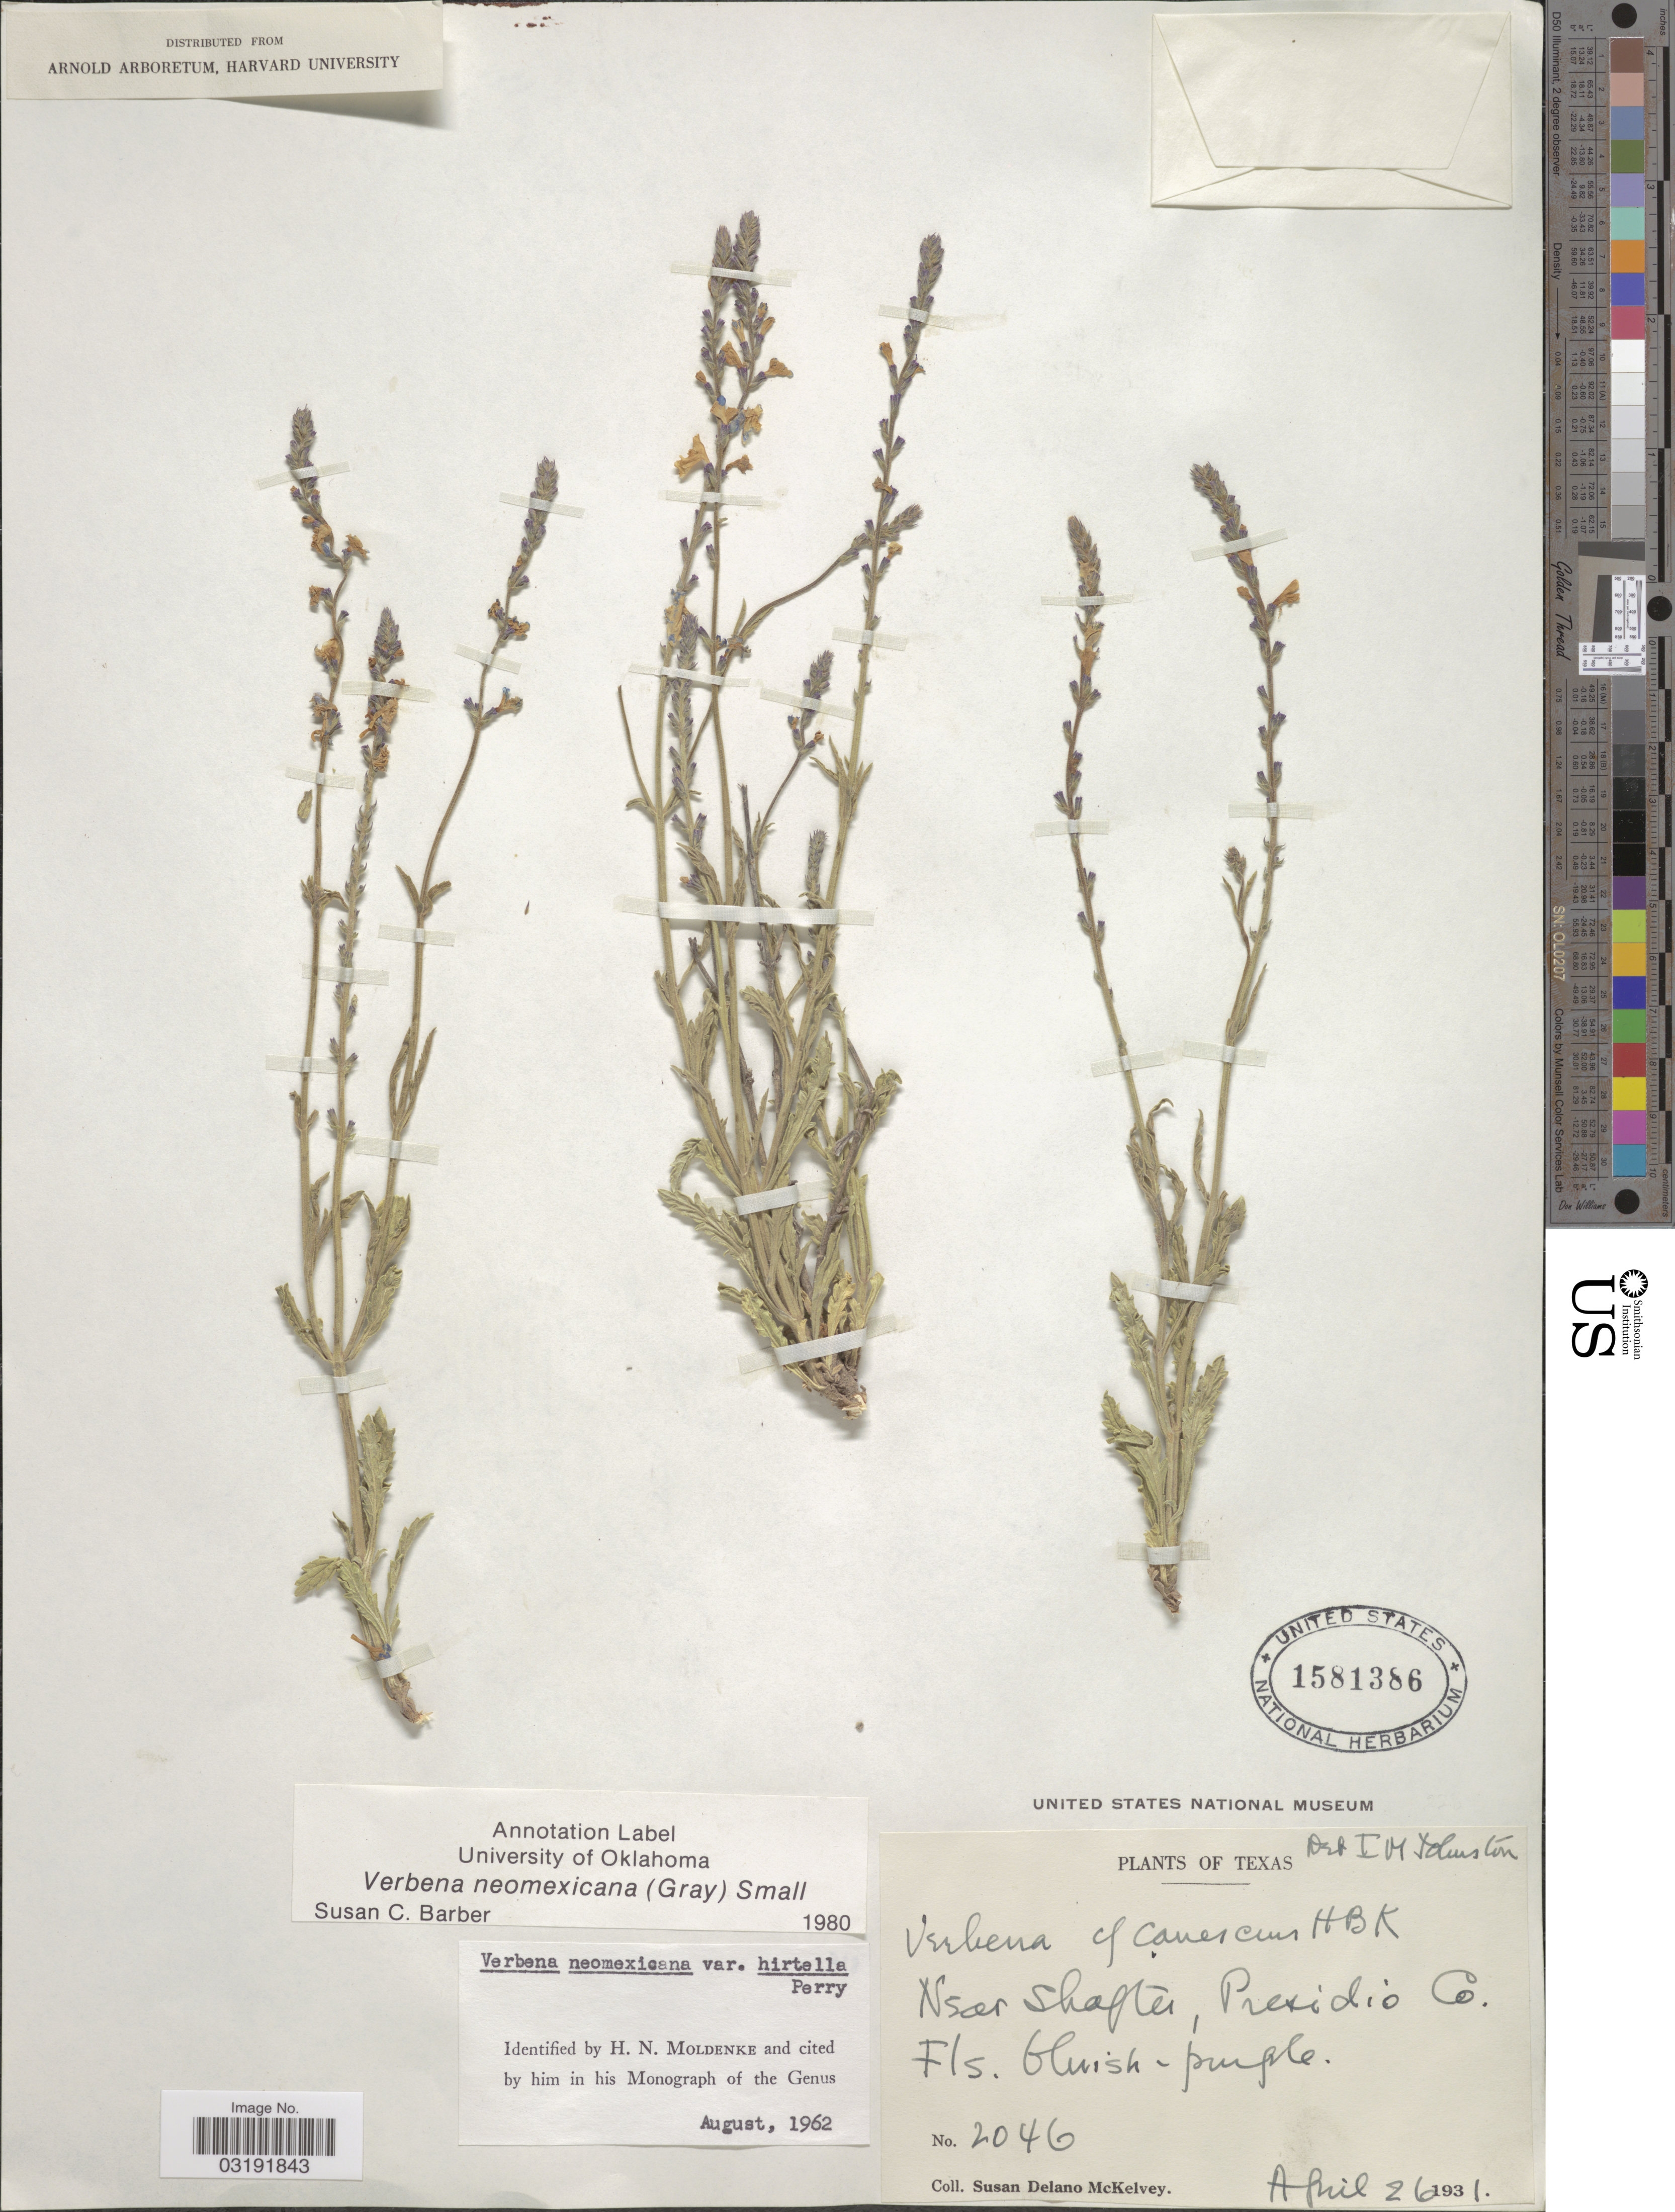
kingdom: Plantae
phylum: Tracheophyta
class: Magnoliopsida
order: Lamiales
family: Verbenaceae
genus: Verbena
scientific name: Verbena neomexicana var. hirtella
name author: L.M. Perry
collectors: S. A. McKelvey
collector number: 2046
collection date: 1931-04-02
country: United States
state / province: Texas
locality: Near Shafter, Presidio Co.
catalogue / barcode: US 1581386